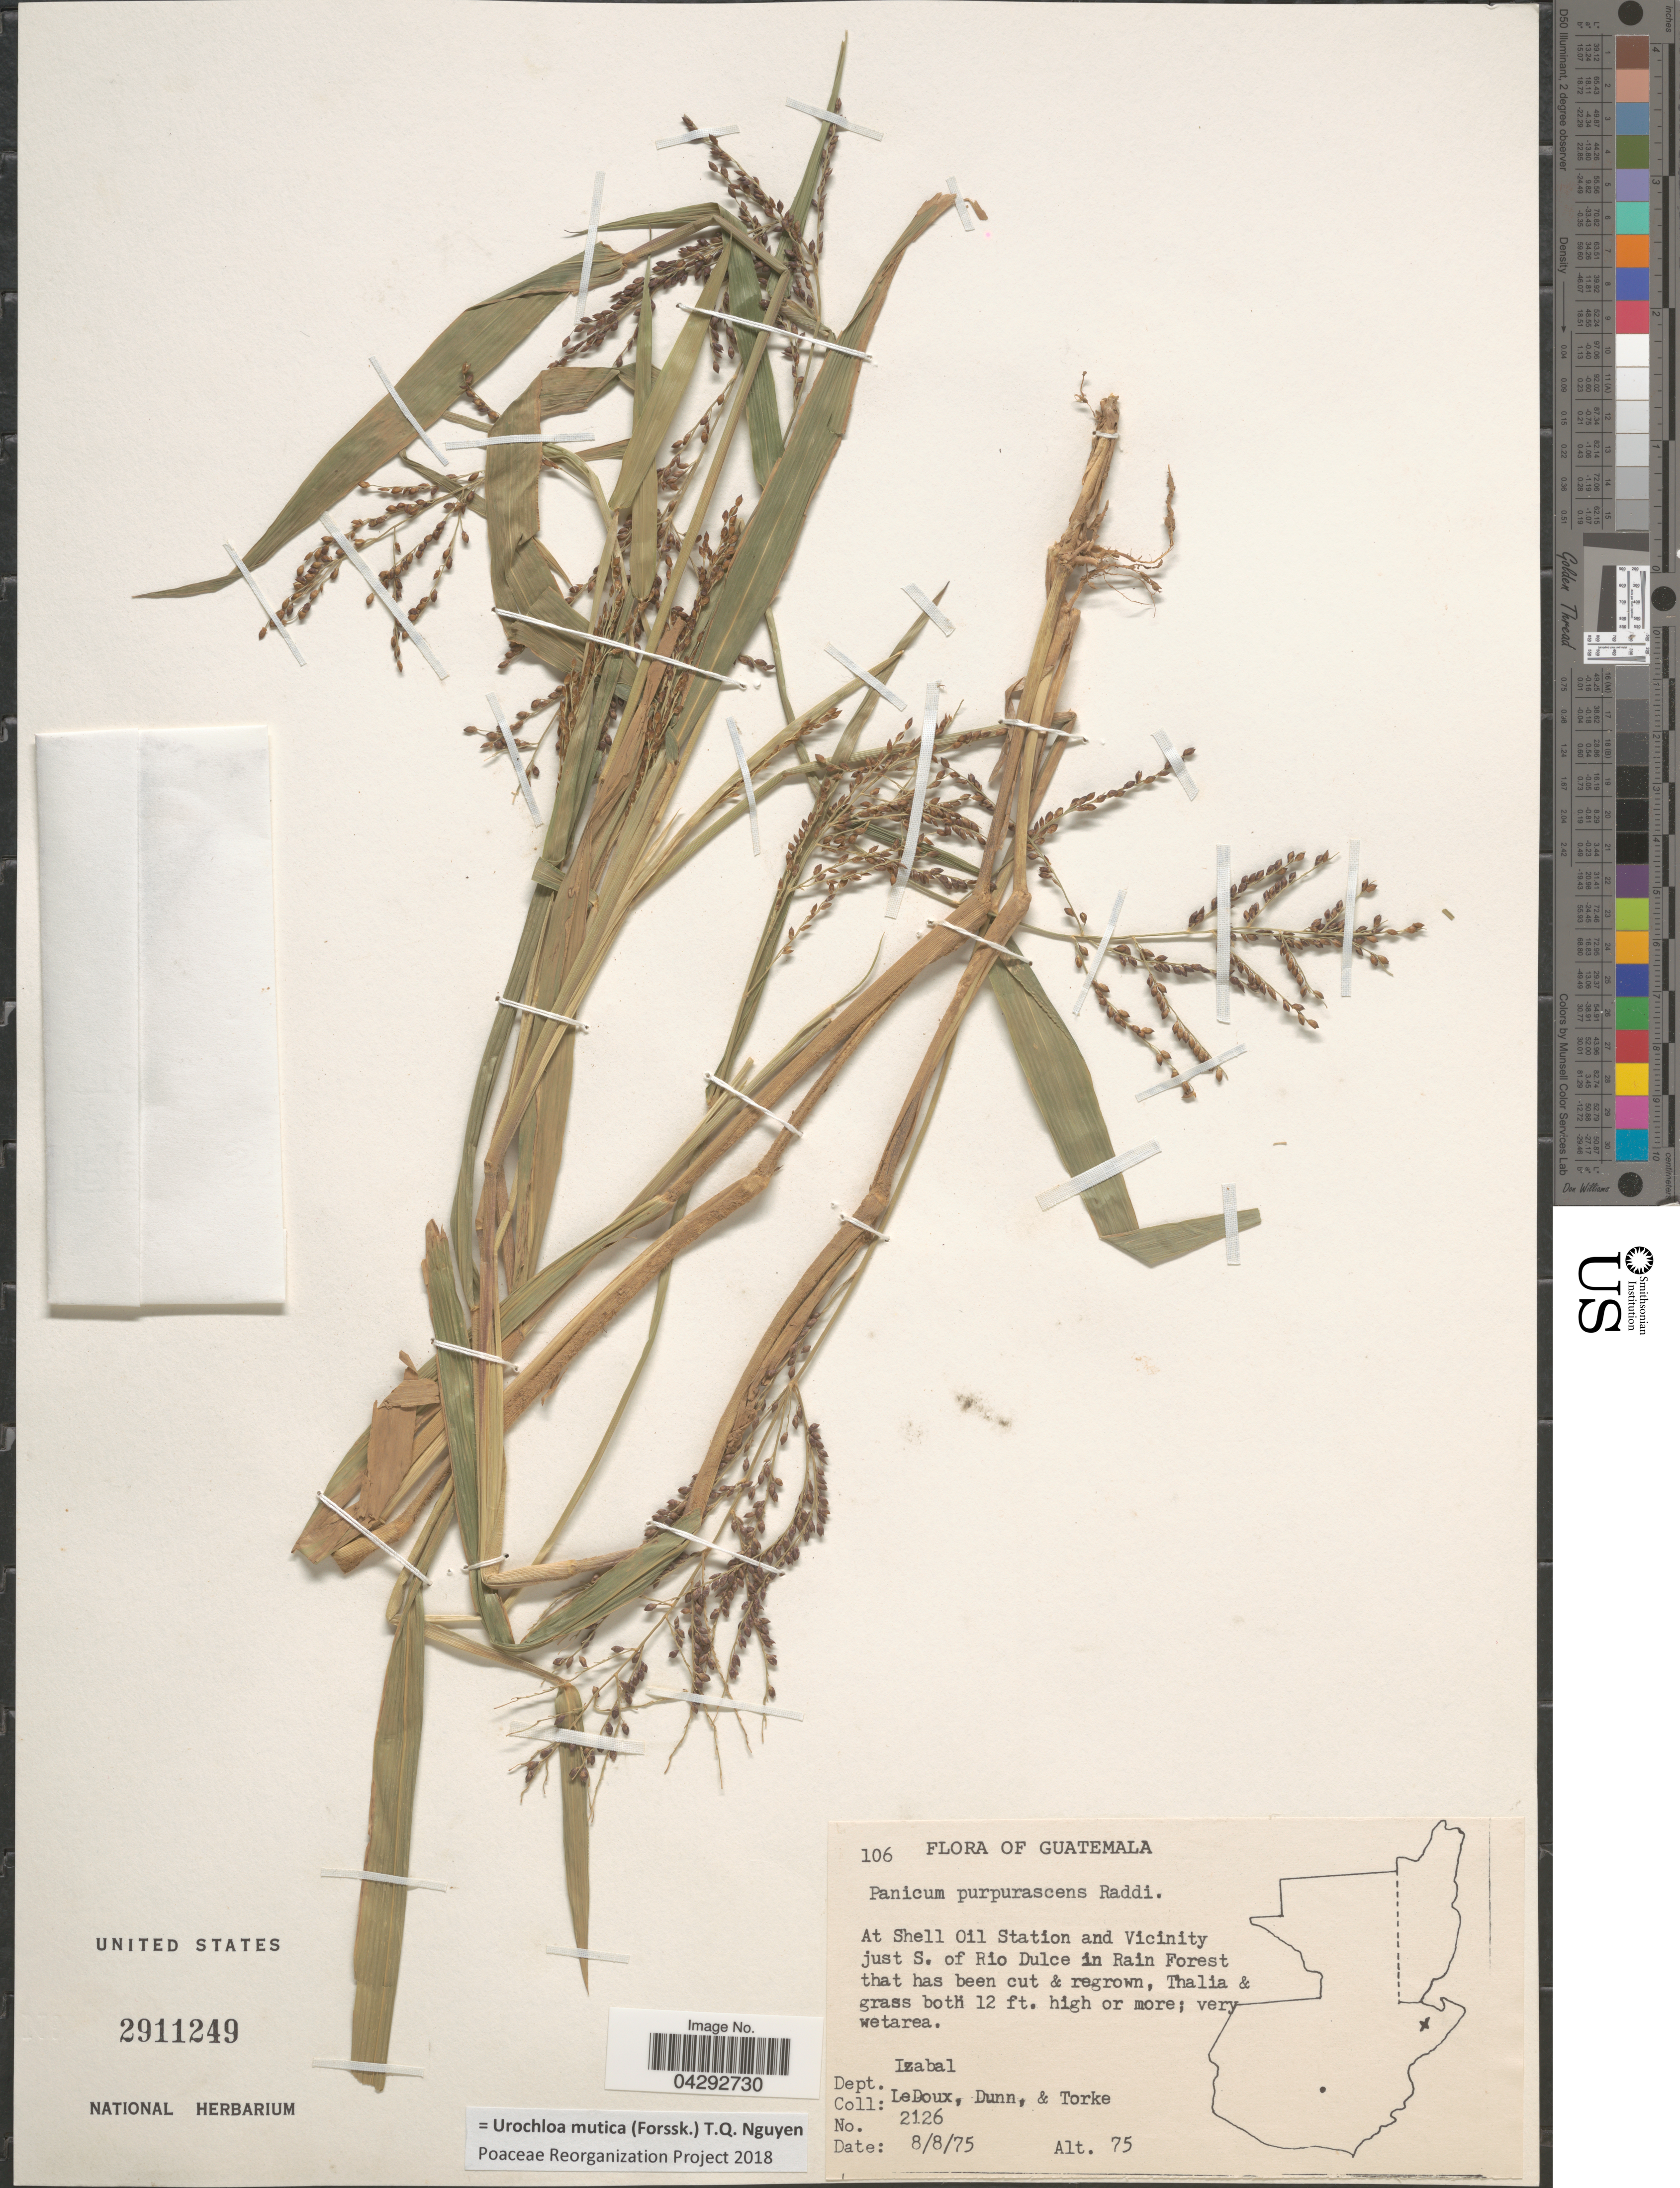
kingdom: Plantae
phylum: Tracheophyta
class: Liliopsida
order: Poales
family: Poaceae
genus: Urochloa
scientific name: Urochloa mutica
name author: (Forssk.) T.Q. Nguyen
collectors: -. Ledoux, Dunn, -- & Torke, --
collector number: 2126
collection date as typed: Transcribed d/m/y: 8/8/75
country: Guatemala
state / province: Izabal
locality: At Shell Oil Station and Vicinity just S. of Rio Dulce in Rain Forest that has been cut & regrown. Dept. Izabal.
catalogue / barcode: US 2911249